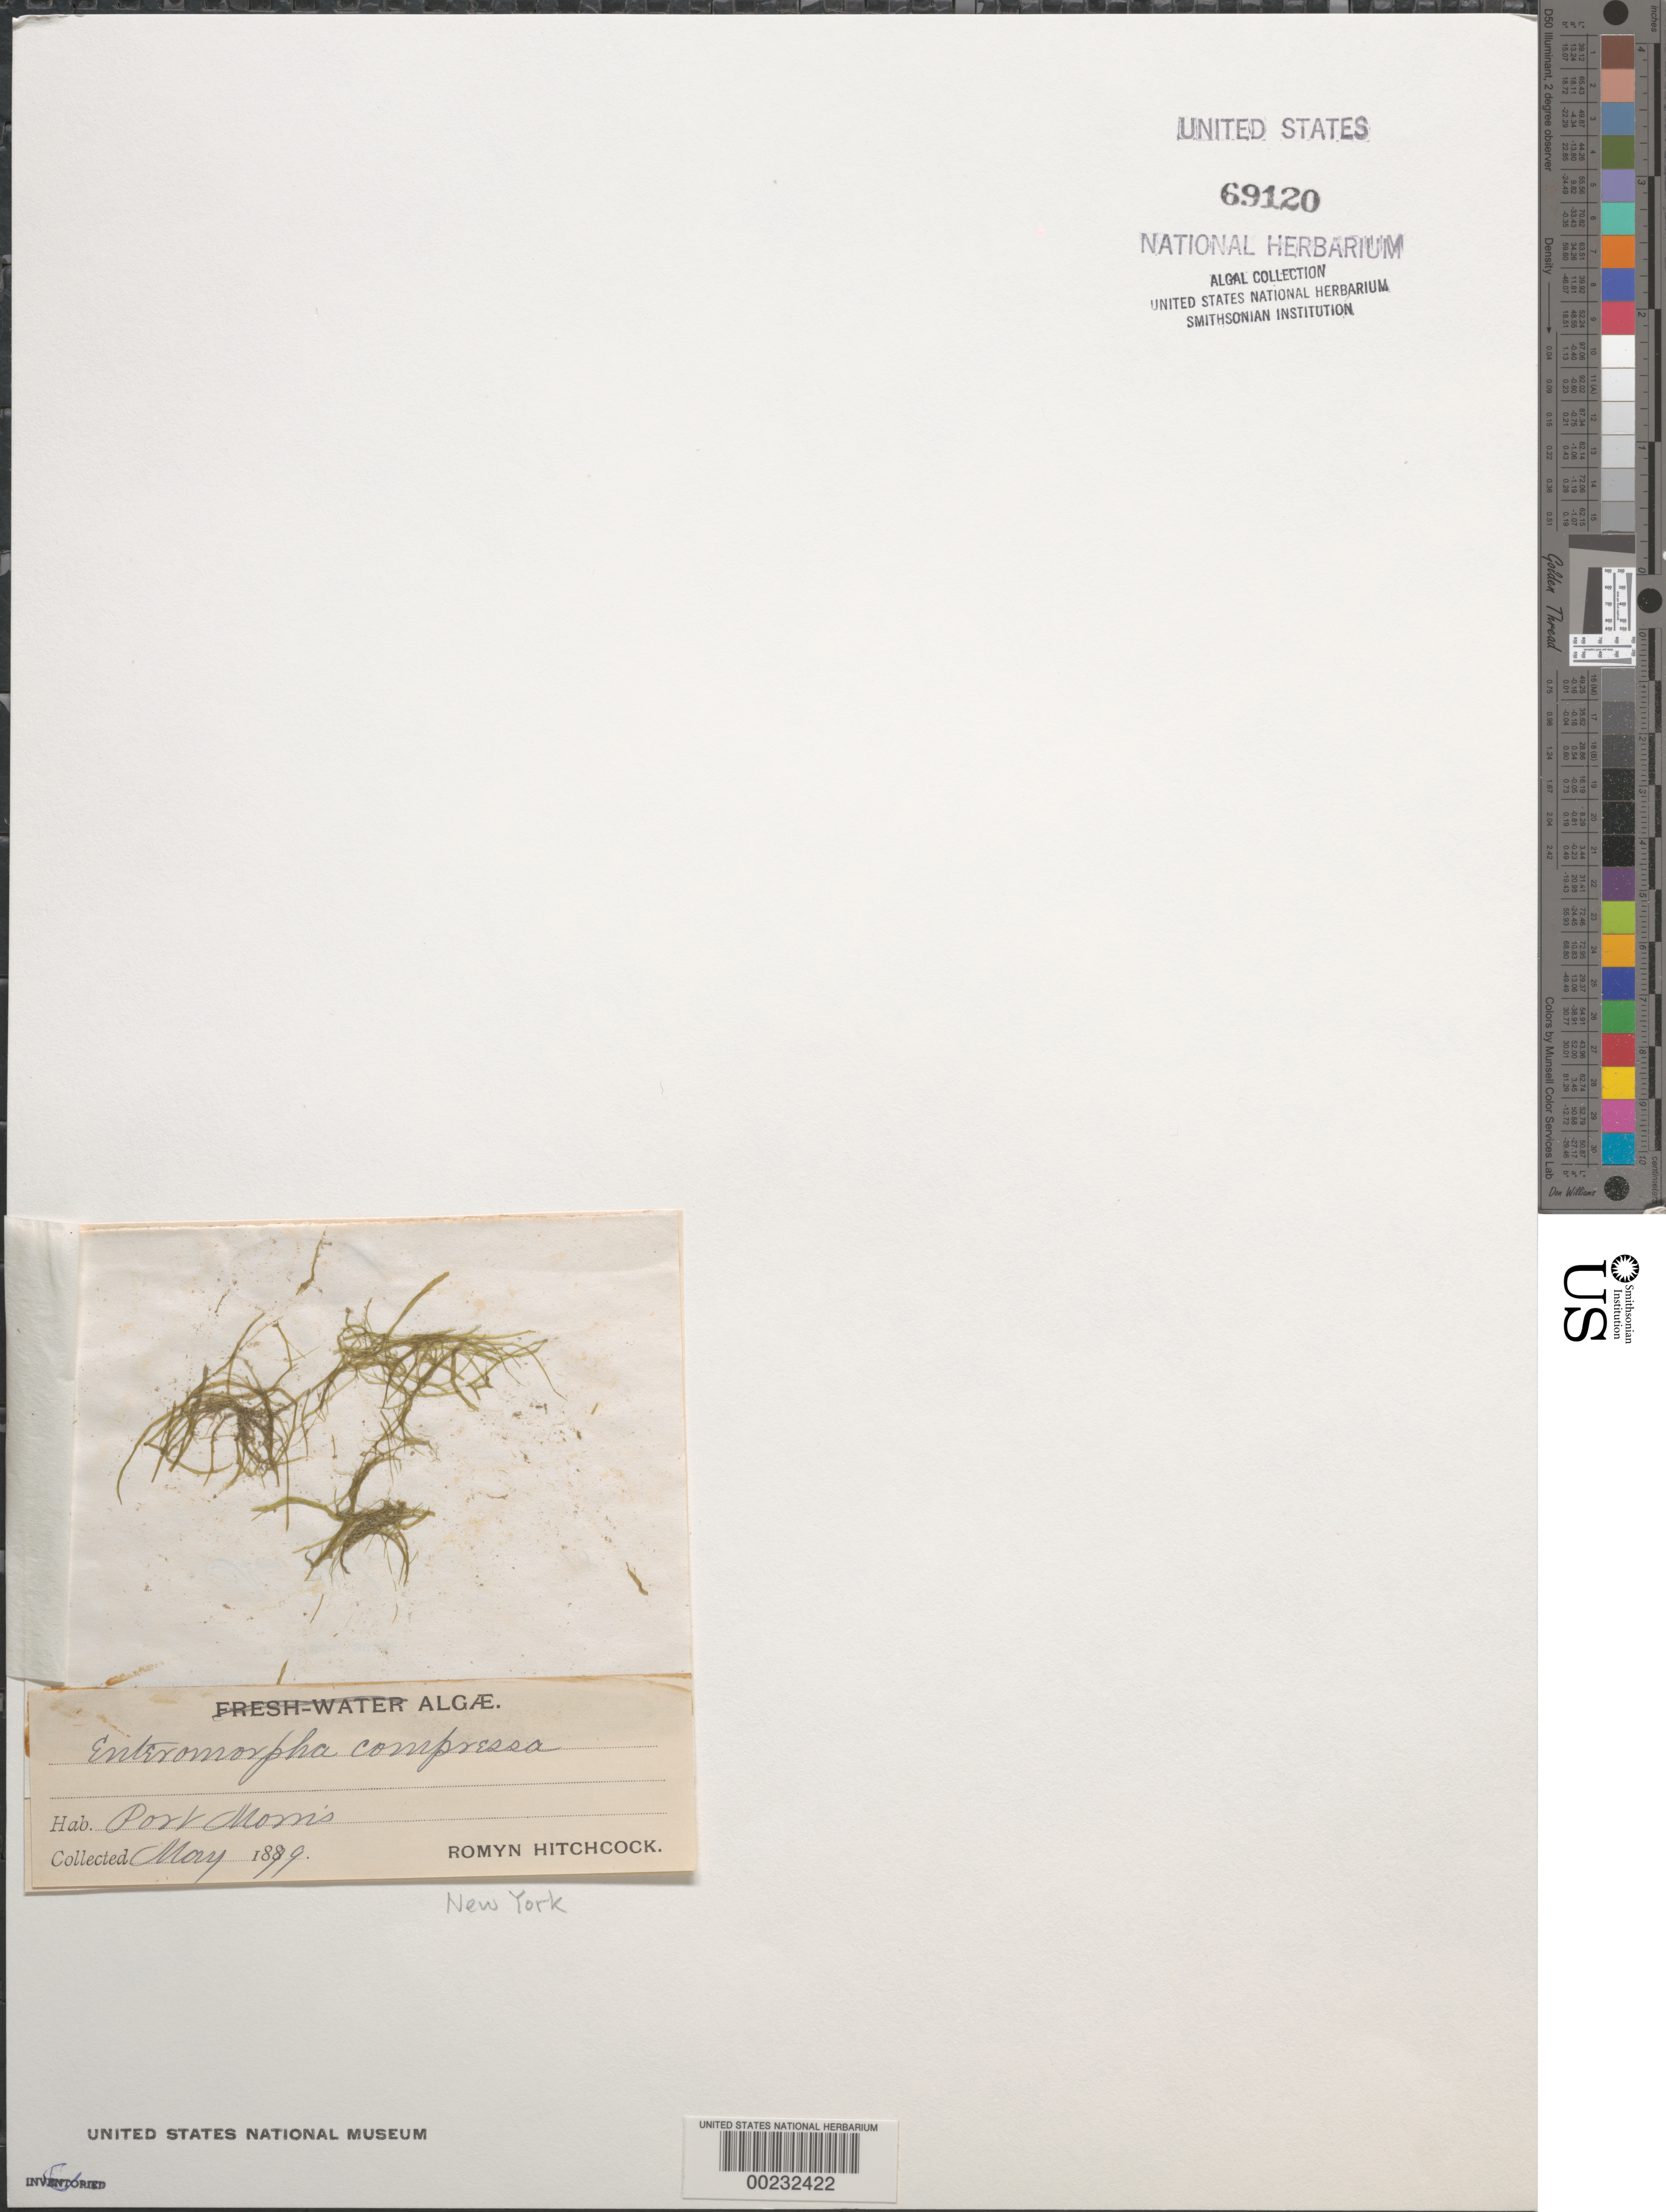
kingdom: Plantae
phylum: Chlorophyta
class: Ulvophyceae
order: Ulvales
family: Ulvaceae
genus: Ulva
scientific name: Ulva compressa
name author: L.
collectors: R. Hitchcock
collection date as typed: May 1879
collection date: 1879-05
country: United States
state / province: New York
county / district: Bronx County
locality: Port Morris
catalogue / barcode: US 69120